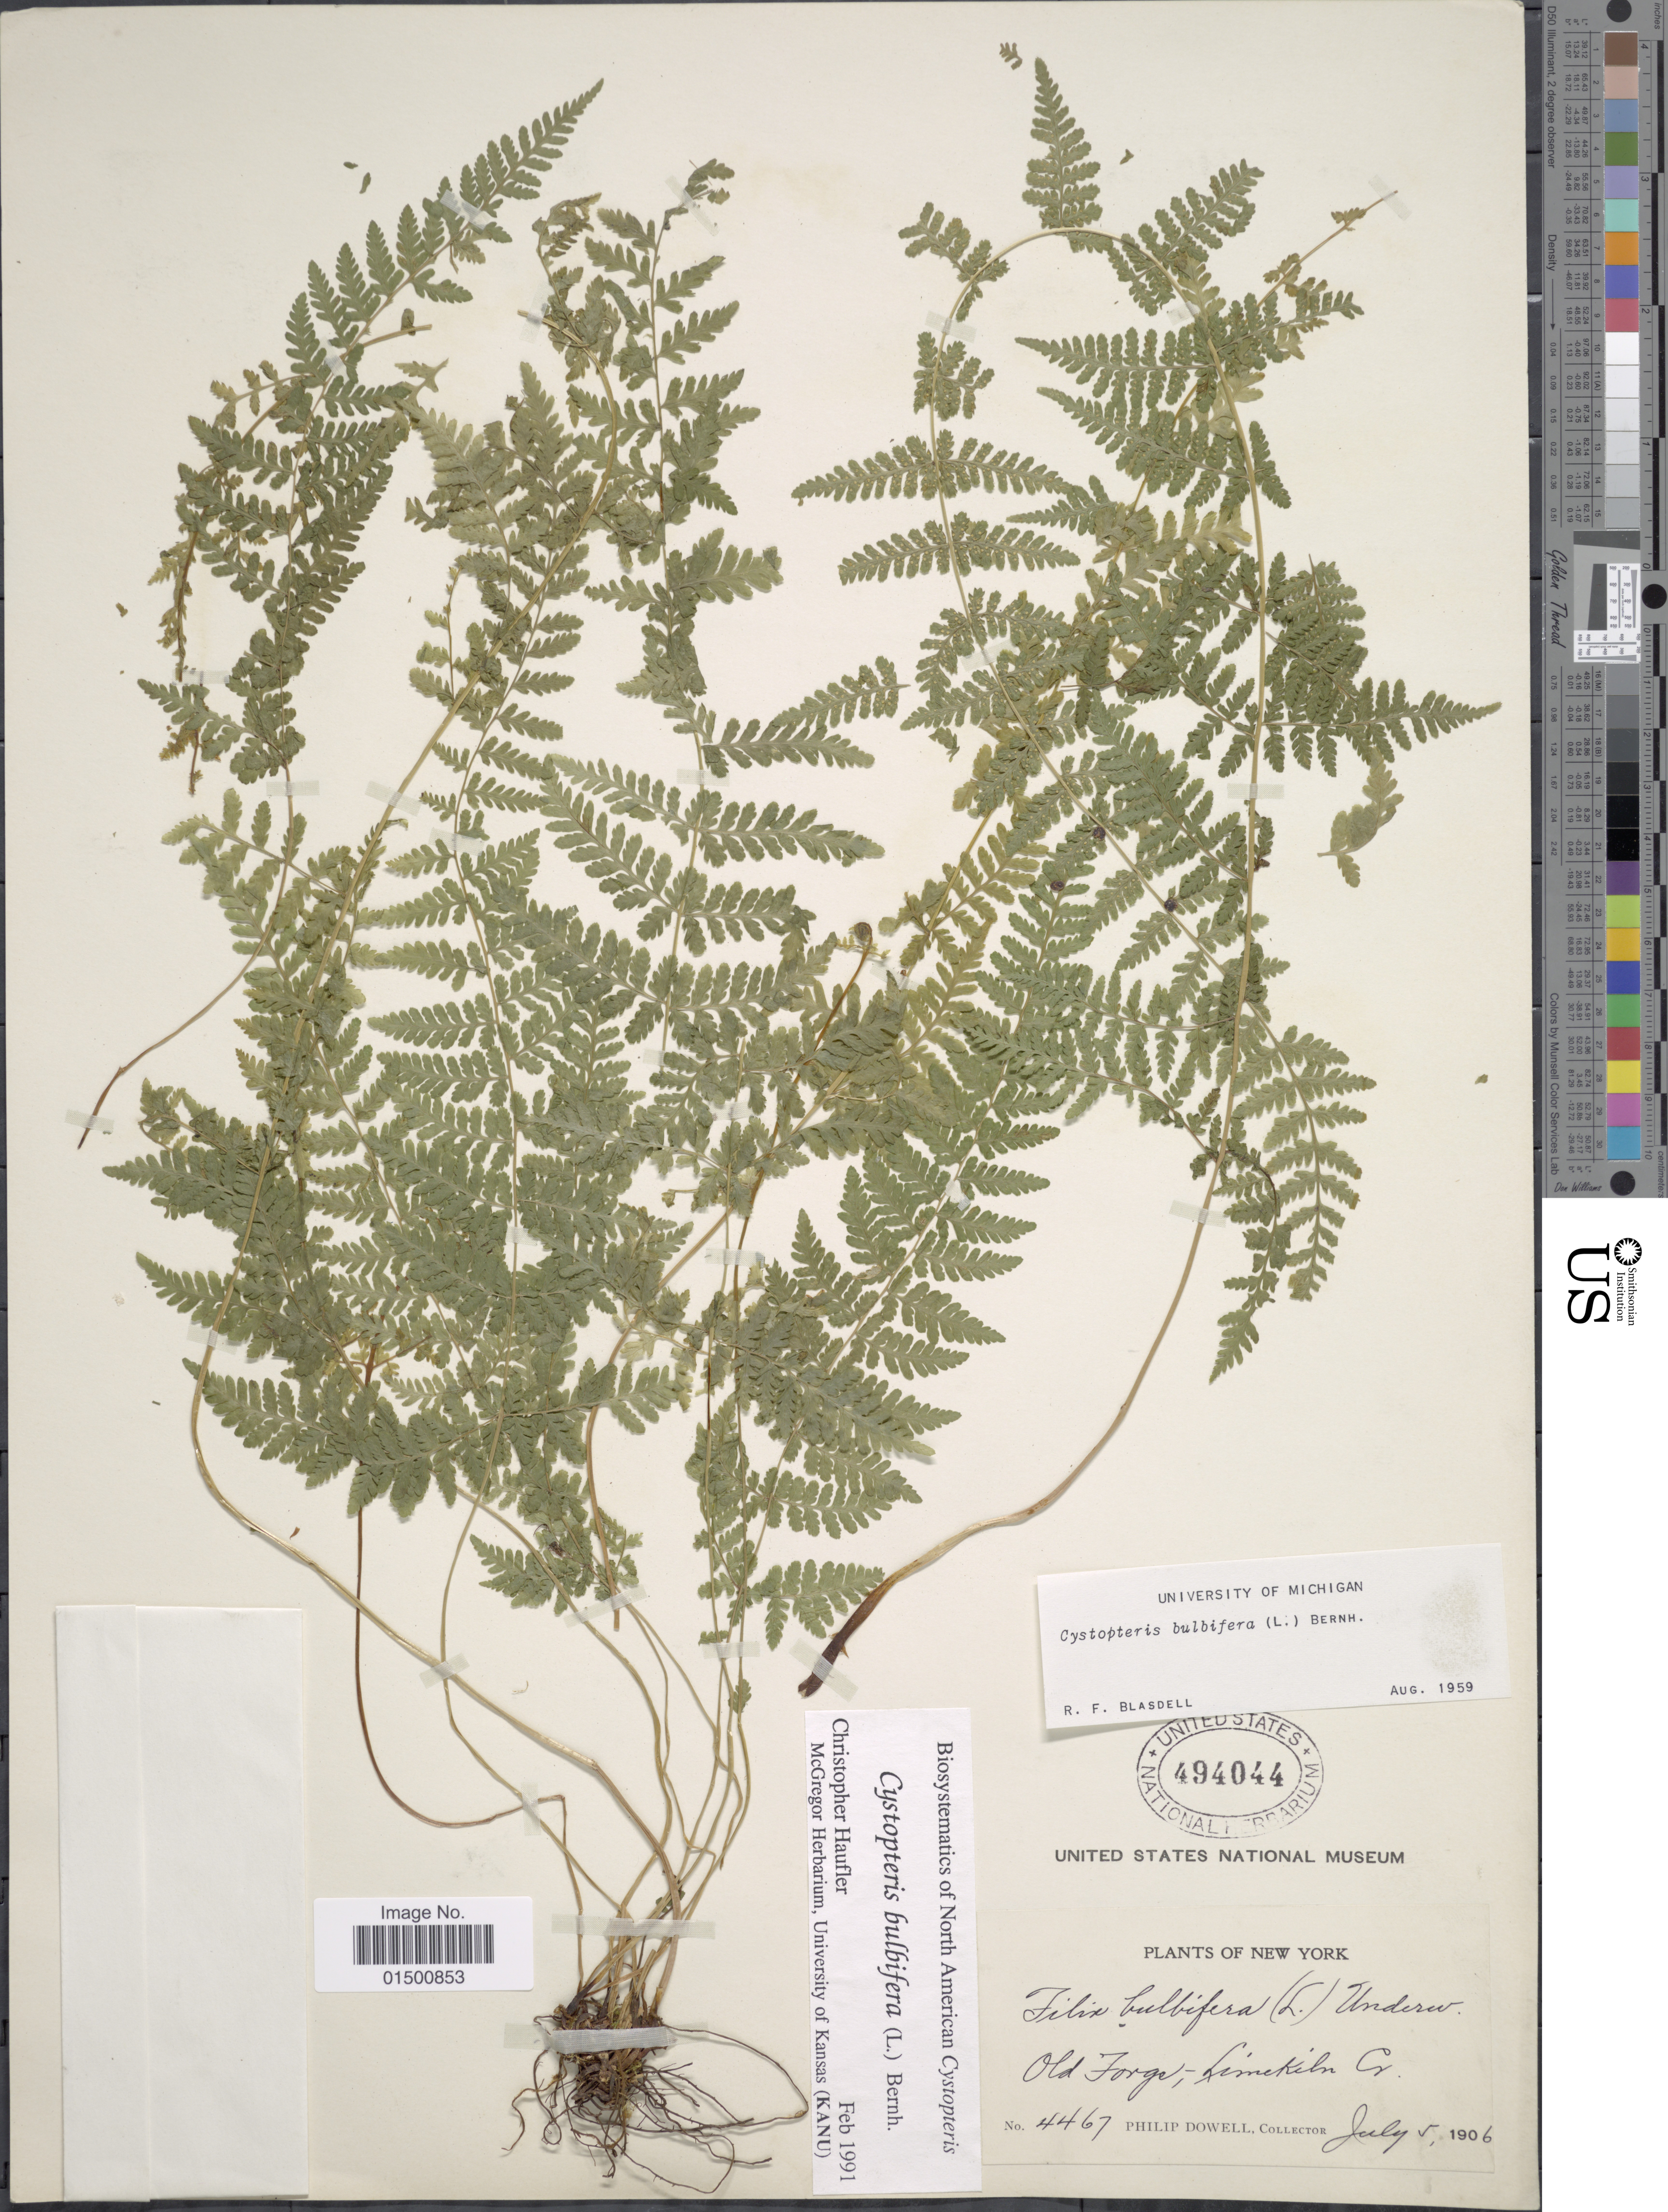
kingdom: Plantae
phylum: Tracheophyta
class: Polypodiopsida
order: Polypodiales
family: Cystopteridaceae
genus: Cystopteris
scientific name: Cystopteris bulbifera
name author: (L.) Bernh.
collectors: P. Dowell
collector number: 4467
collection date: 1906-07-05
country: United States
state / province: New York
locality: Old Forge; Limekiln Co.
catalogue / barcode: US 494044